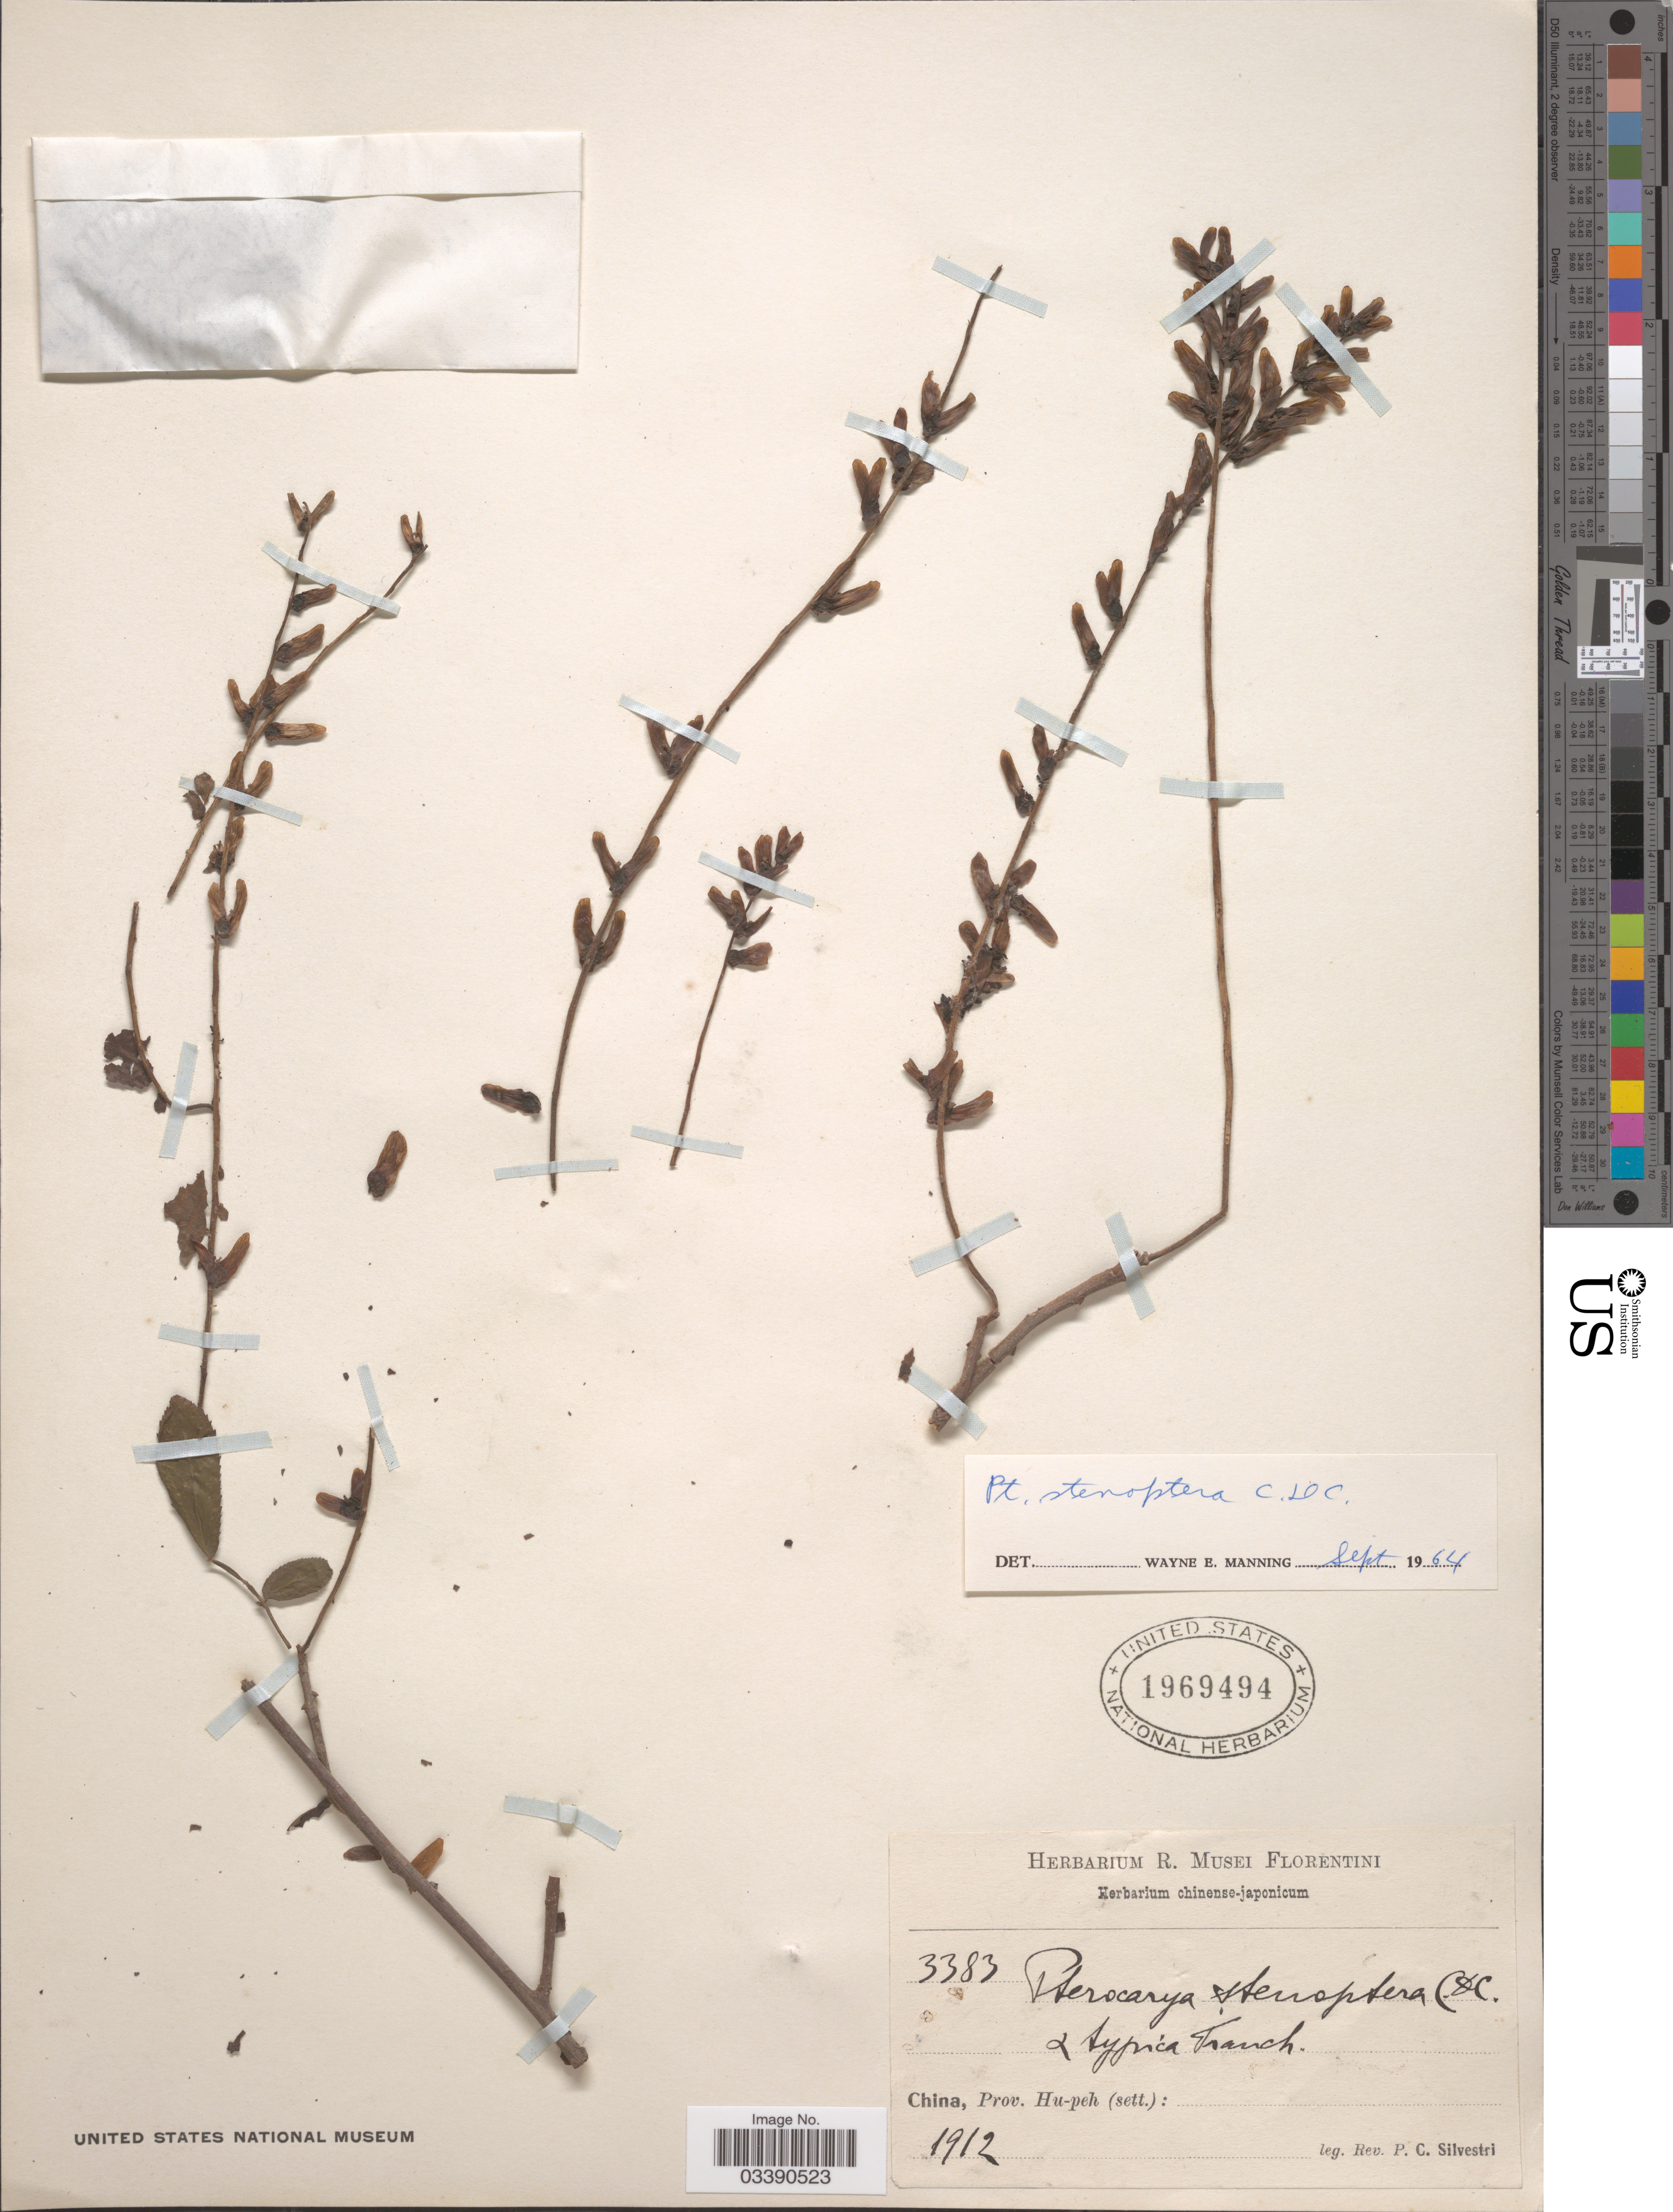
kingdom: Plantae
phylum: Tracheophyta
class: Magnoliopsida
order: Fagales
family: Juglandaceae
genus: Pterocarya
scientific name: Pterocarya stenoptera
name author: C. DC.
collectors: P. Silvestri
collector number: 3383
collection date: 1912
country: China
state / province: Hubei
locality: Prov. Hu-peh (sett.).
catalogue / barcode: US 1969494